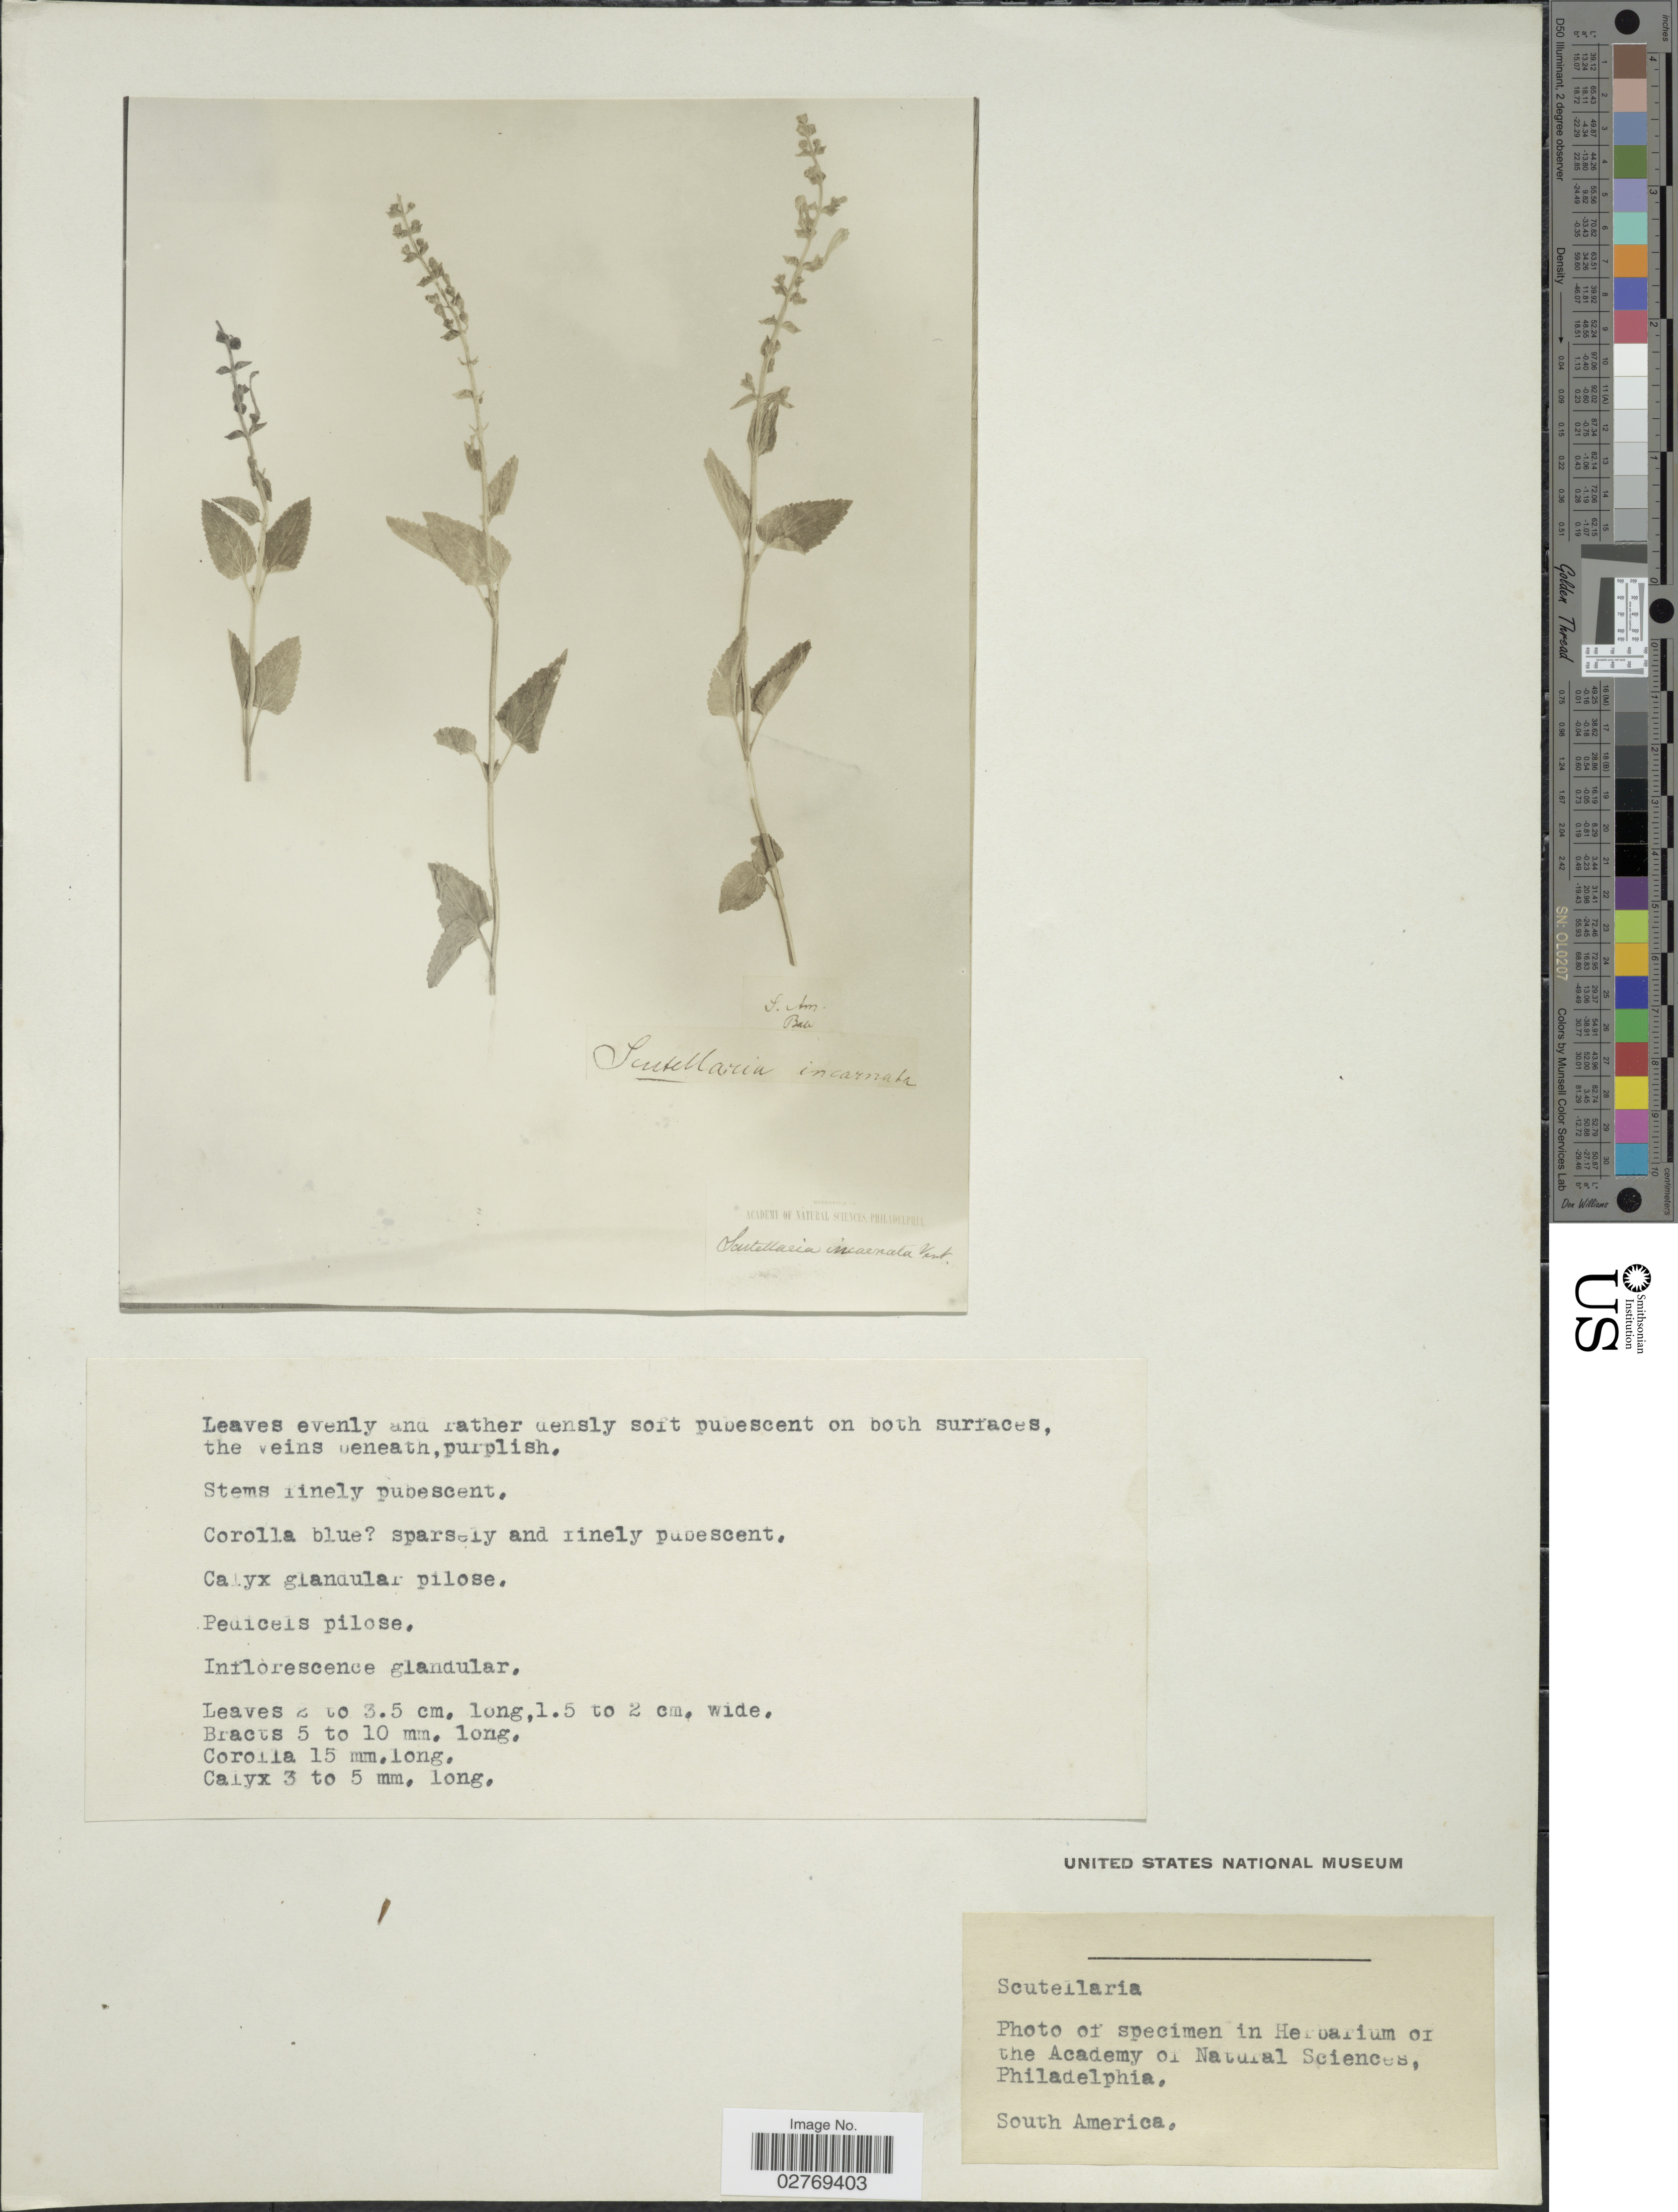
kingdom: Plantae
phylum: Tracheophyta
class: Magnoliopsida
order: Lamiales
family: Lamiaceae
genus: Scutellaria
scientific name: Scutellaria incarnata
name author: Vent.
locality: South America.